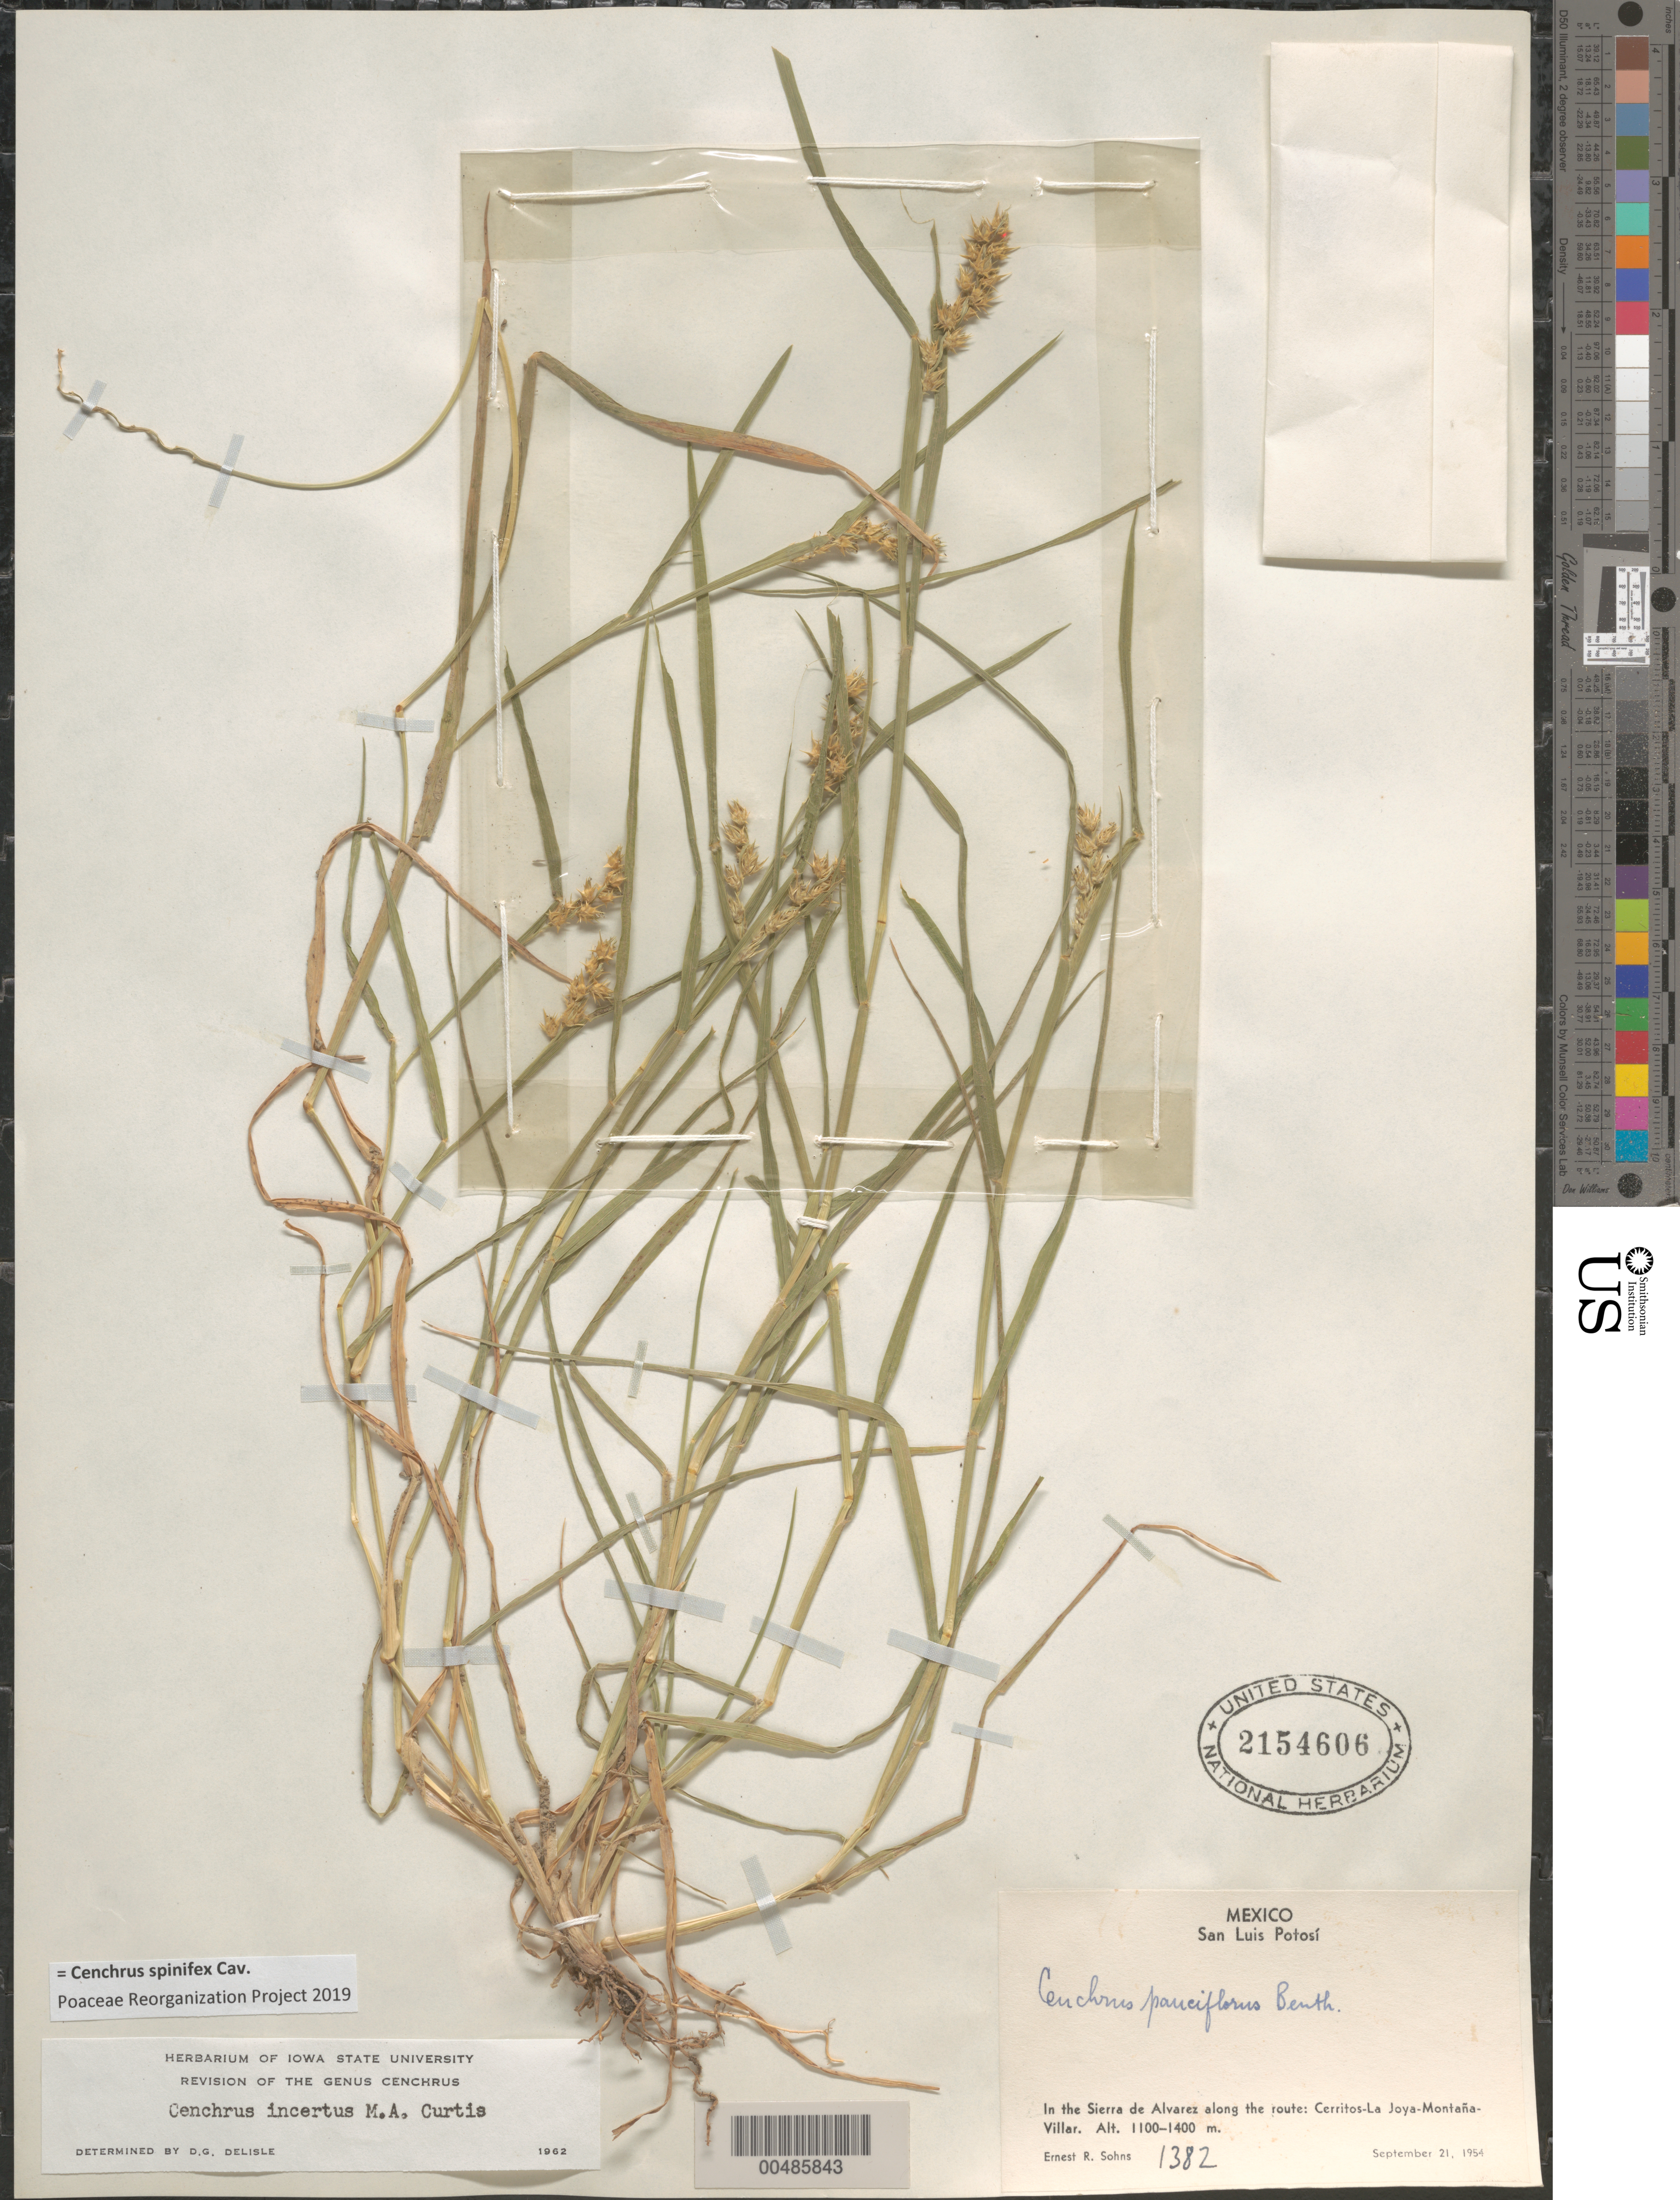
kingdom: Plantae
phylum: Tracheophyta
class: Liliopsida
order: Poales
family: Poaceae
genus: Cenchrus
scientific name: Cenchrus spinifex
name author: Cav.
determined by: Poaceae Reorganization Project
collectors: E. R. Sohns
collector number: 1382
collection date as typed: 21 Sep 1954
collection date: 1954-09-21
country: Mexico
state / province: San Luis Potosi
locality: In the Sierra de Alvarez along the route: Cerritos-La Joya-Monta¤a-Villar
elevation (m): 1100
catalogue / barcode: US 2154606